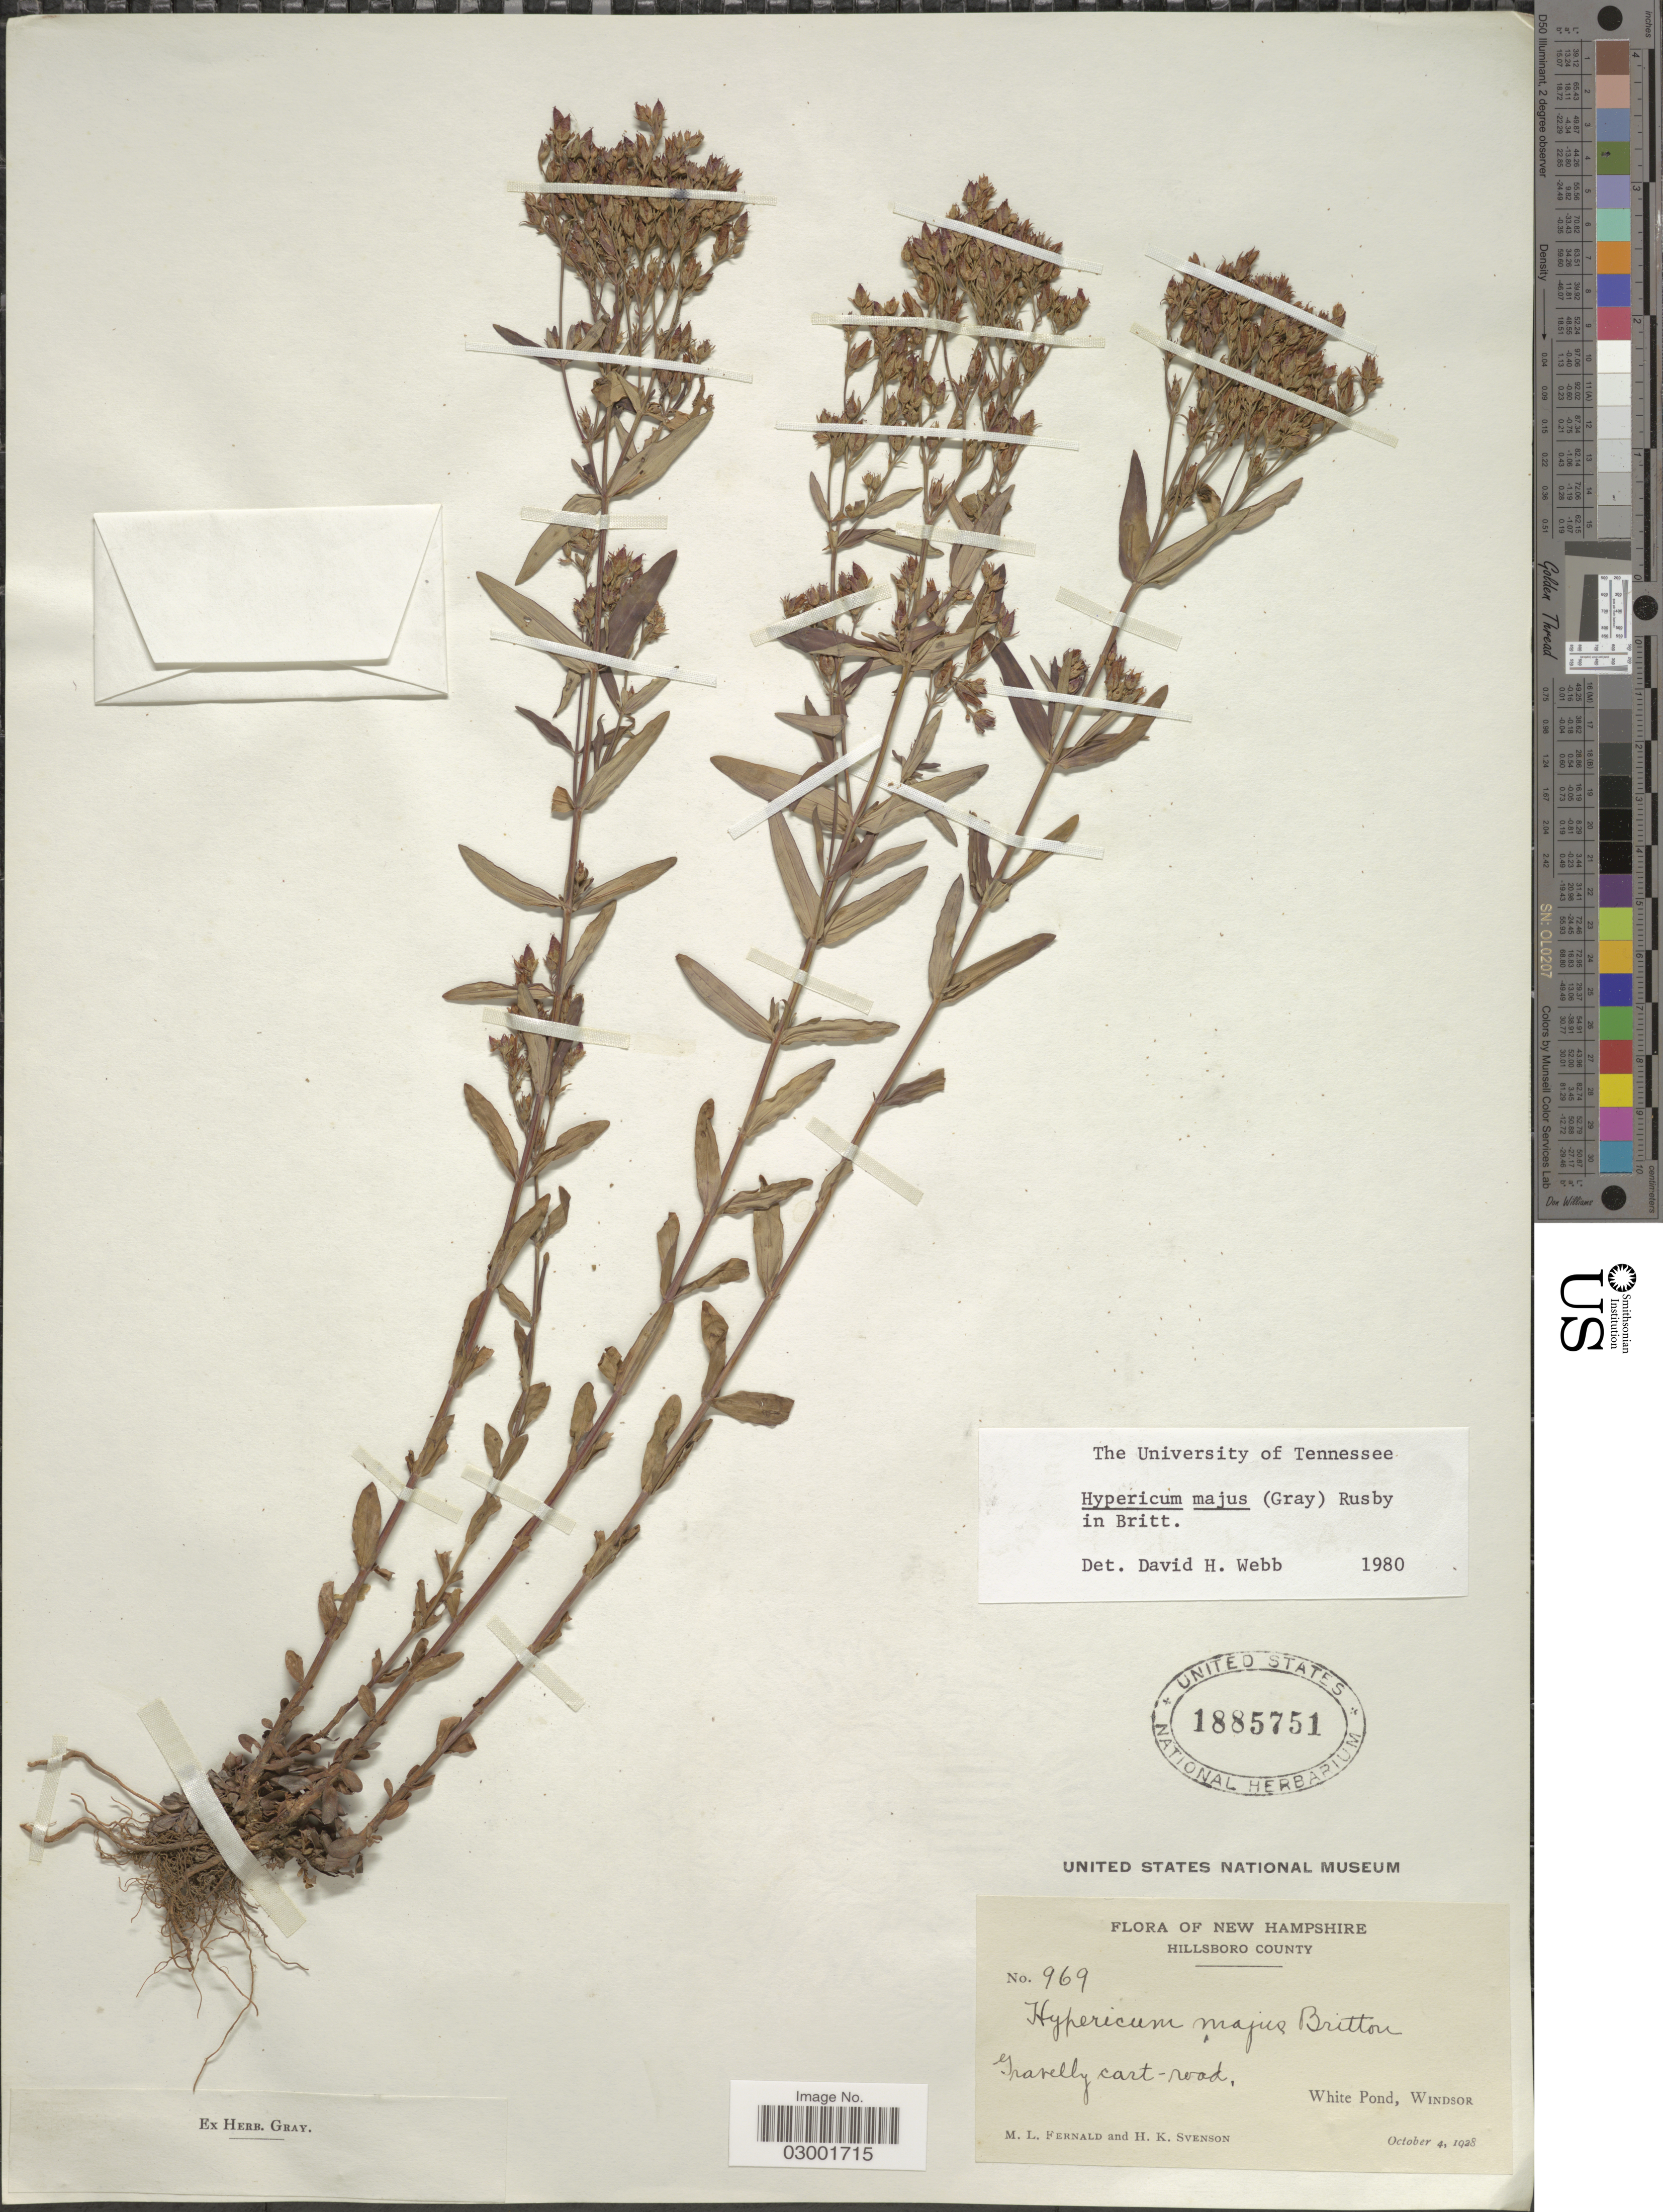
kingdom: Plantae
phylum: Tracheophyta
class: Magnoliopsida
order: Malpighiales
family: Hypericaceae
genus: Hypericum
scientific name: Hypericum majus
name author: (A. Gray) Britton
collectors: M. L. Fernald & H. K. Svenson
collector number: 969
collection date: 1928-10-04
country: United States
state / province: New Hampshire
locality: Hillsboro County. Gravelly cart-road, White Pond, Windsor.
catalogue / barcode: US 1885751